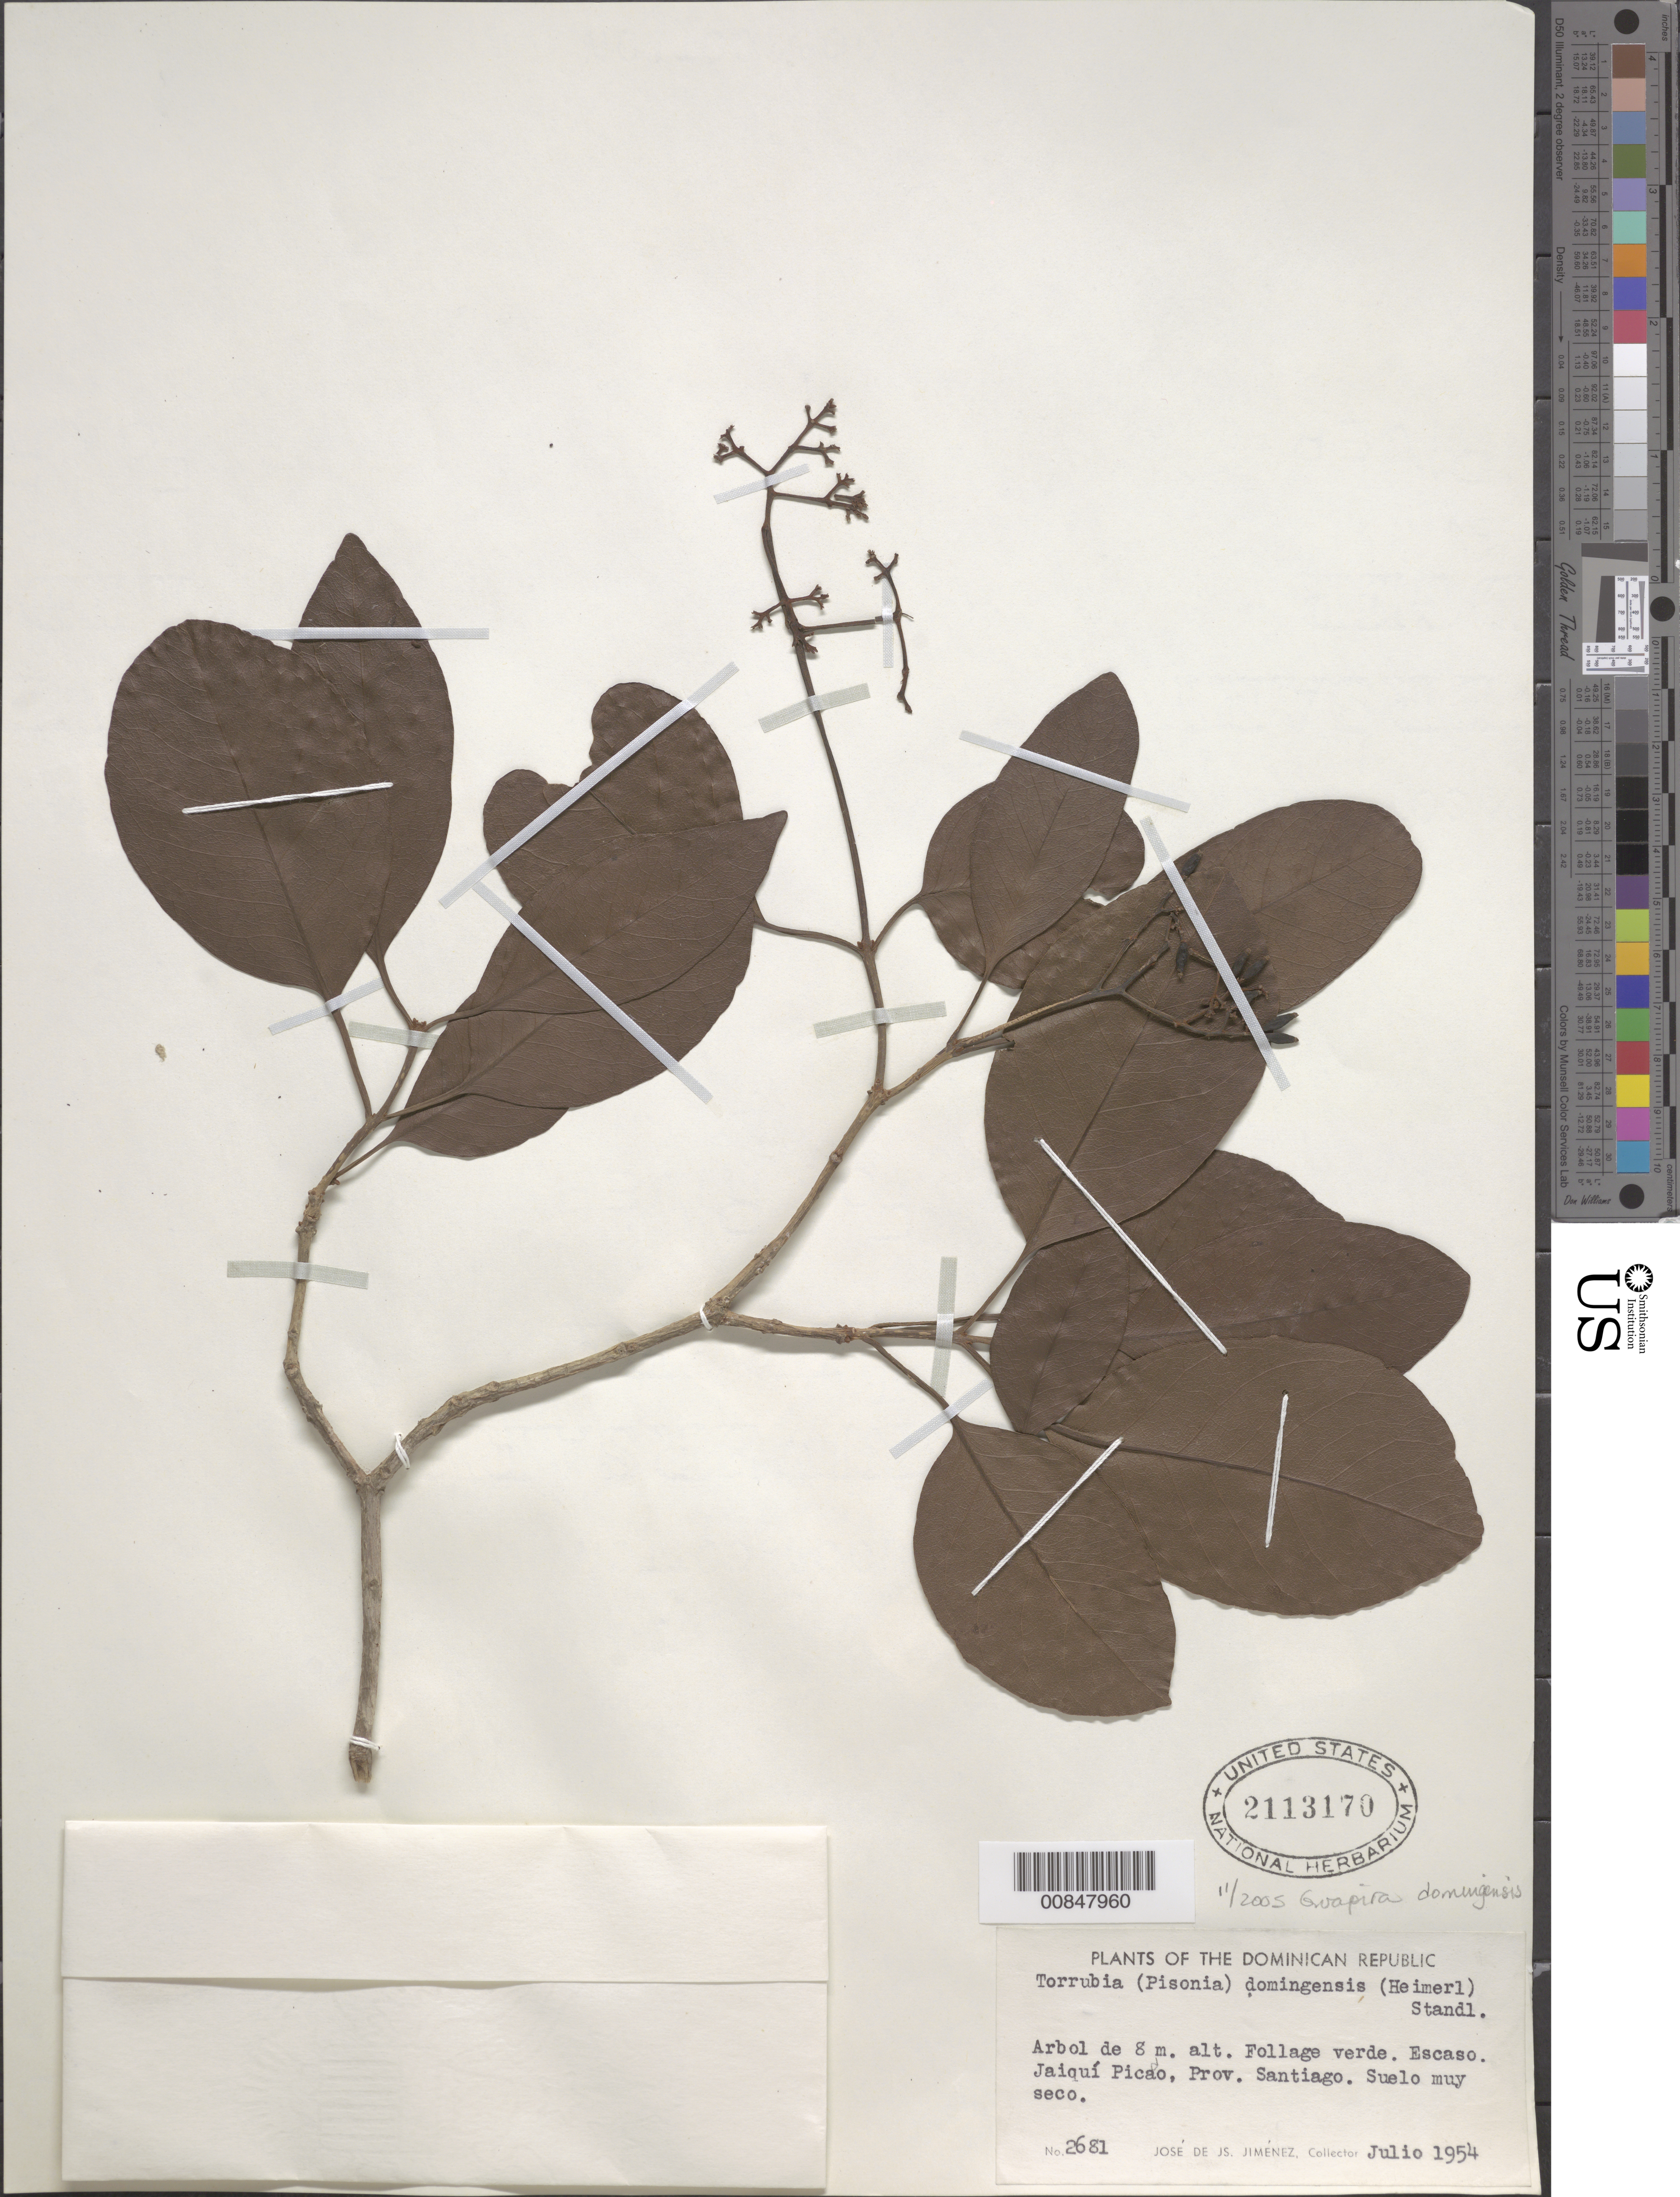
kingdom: Plantae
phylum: Tracheophyta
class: Magnoliopsida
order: Caryophyllales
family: Nyctaginaceae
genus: Guapira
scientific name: Guapira domingensis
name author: (Heimerl) Alain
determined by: Strong, Mark T., (BOT), Smithsonian Institution - National Museum of Natural History (UNITED STATES)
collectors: J. J. Jiménez Almonte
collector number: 2681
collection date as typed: Jul 1954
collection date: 1954-07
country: Dominican Republic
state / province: Santiago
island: Hispaniola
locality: Jaiquí Picado.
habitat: Suelo muy seco.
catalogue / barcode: US 2113170